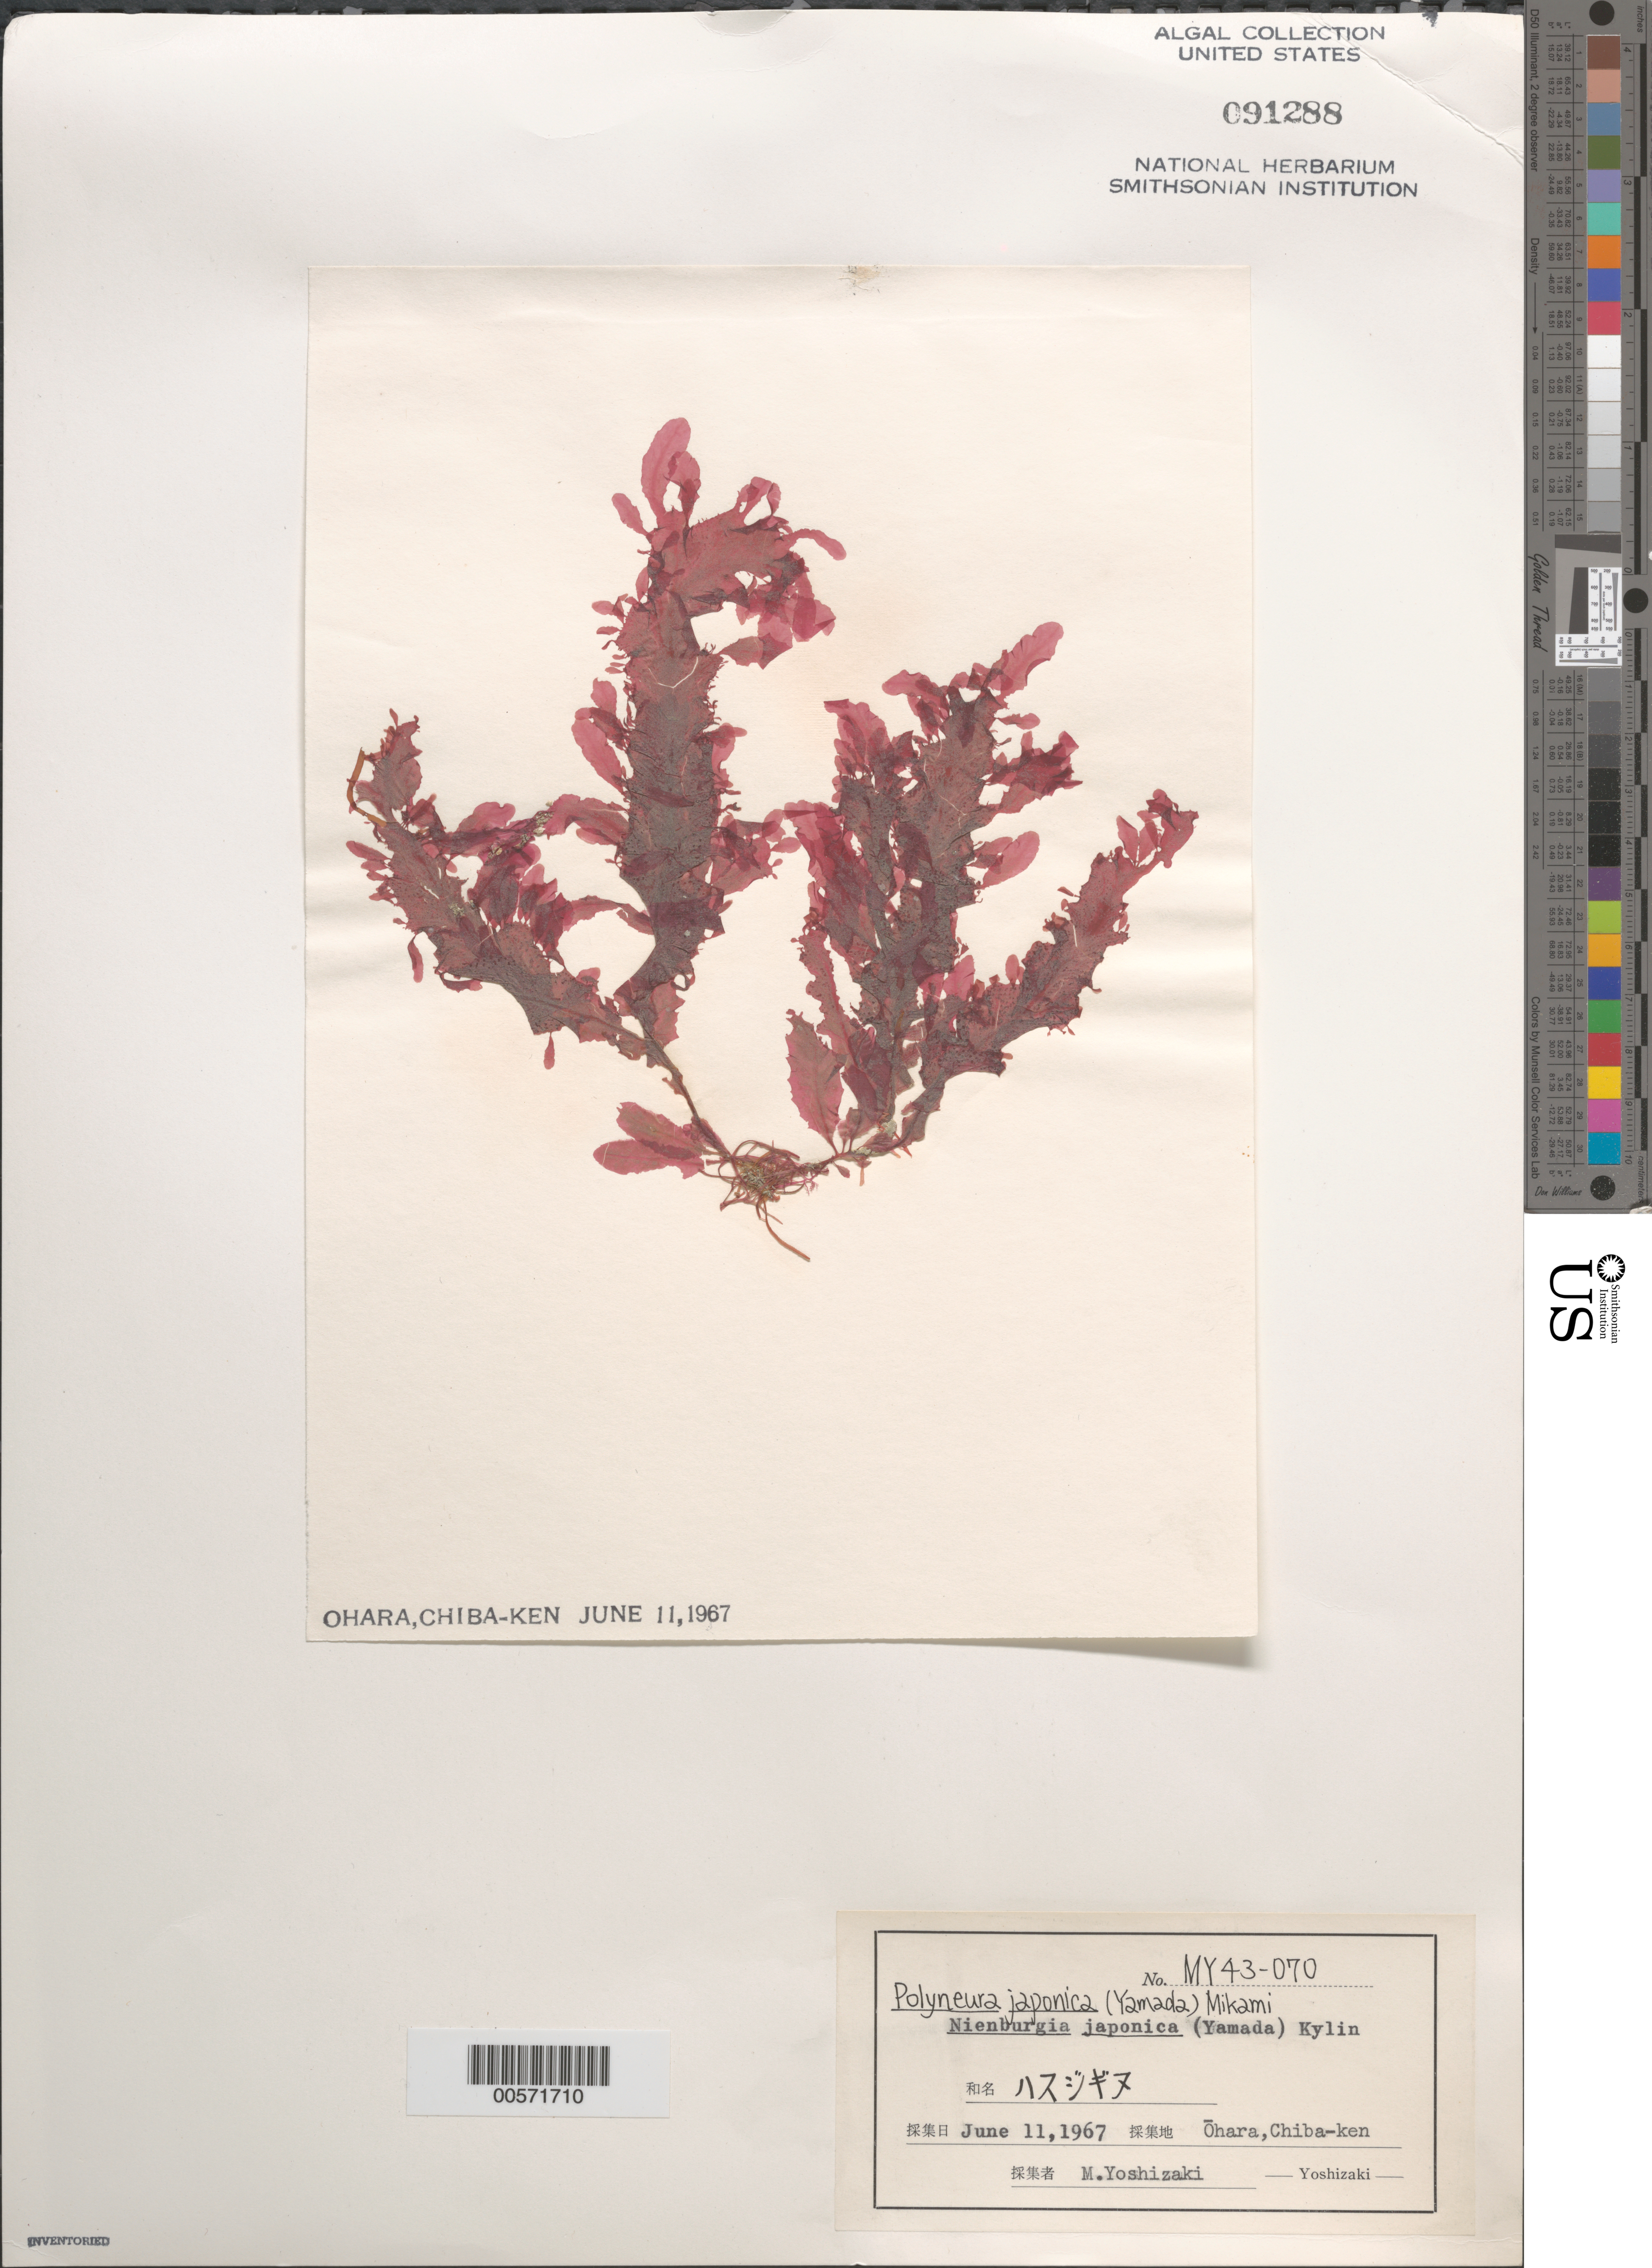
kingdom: Plantae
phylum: Rhodophyta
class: Florideophyceae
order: Ceramiales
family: Delesseriaceae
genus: Pseudopolyneura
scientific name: Pseudopolyneura japonica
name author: (Yamada) K.W. Nam & Kang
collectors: M. Yoshizaki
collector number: My 43-070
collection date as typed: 11 Jun 1967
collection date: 1967-06-11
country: Japan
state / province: Tiba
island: Honshu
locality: Ohara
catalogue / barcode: US 91288